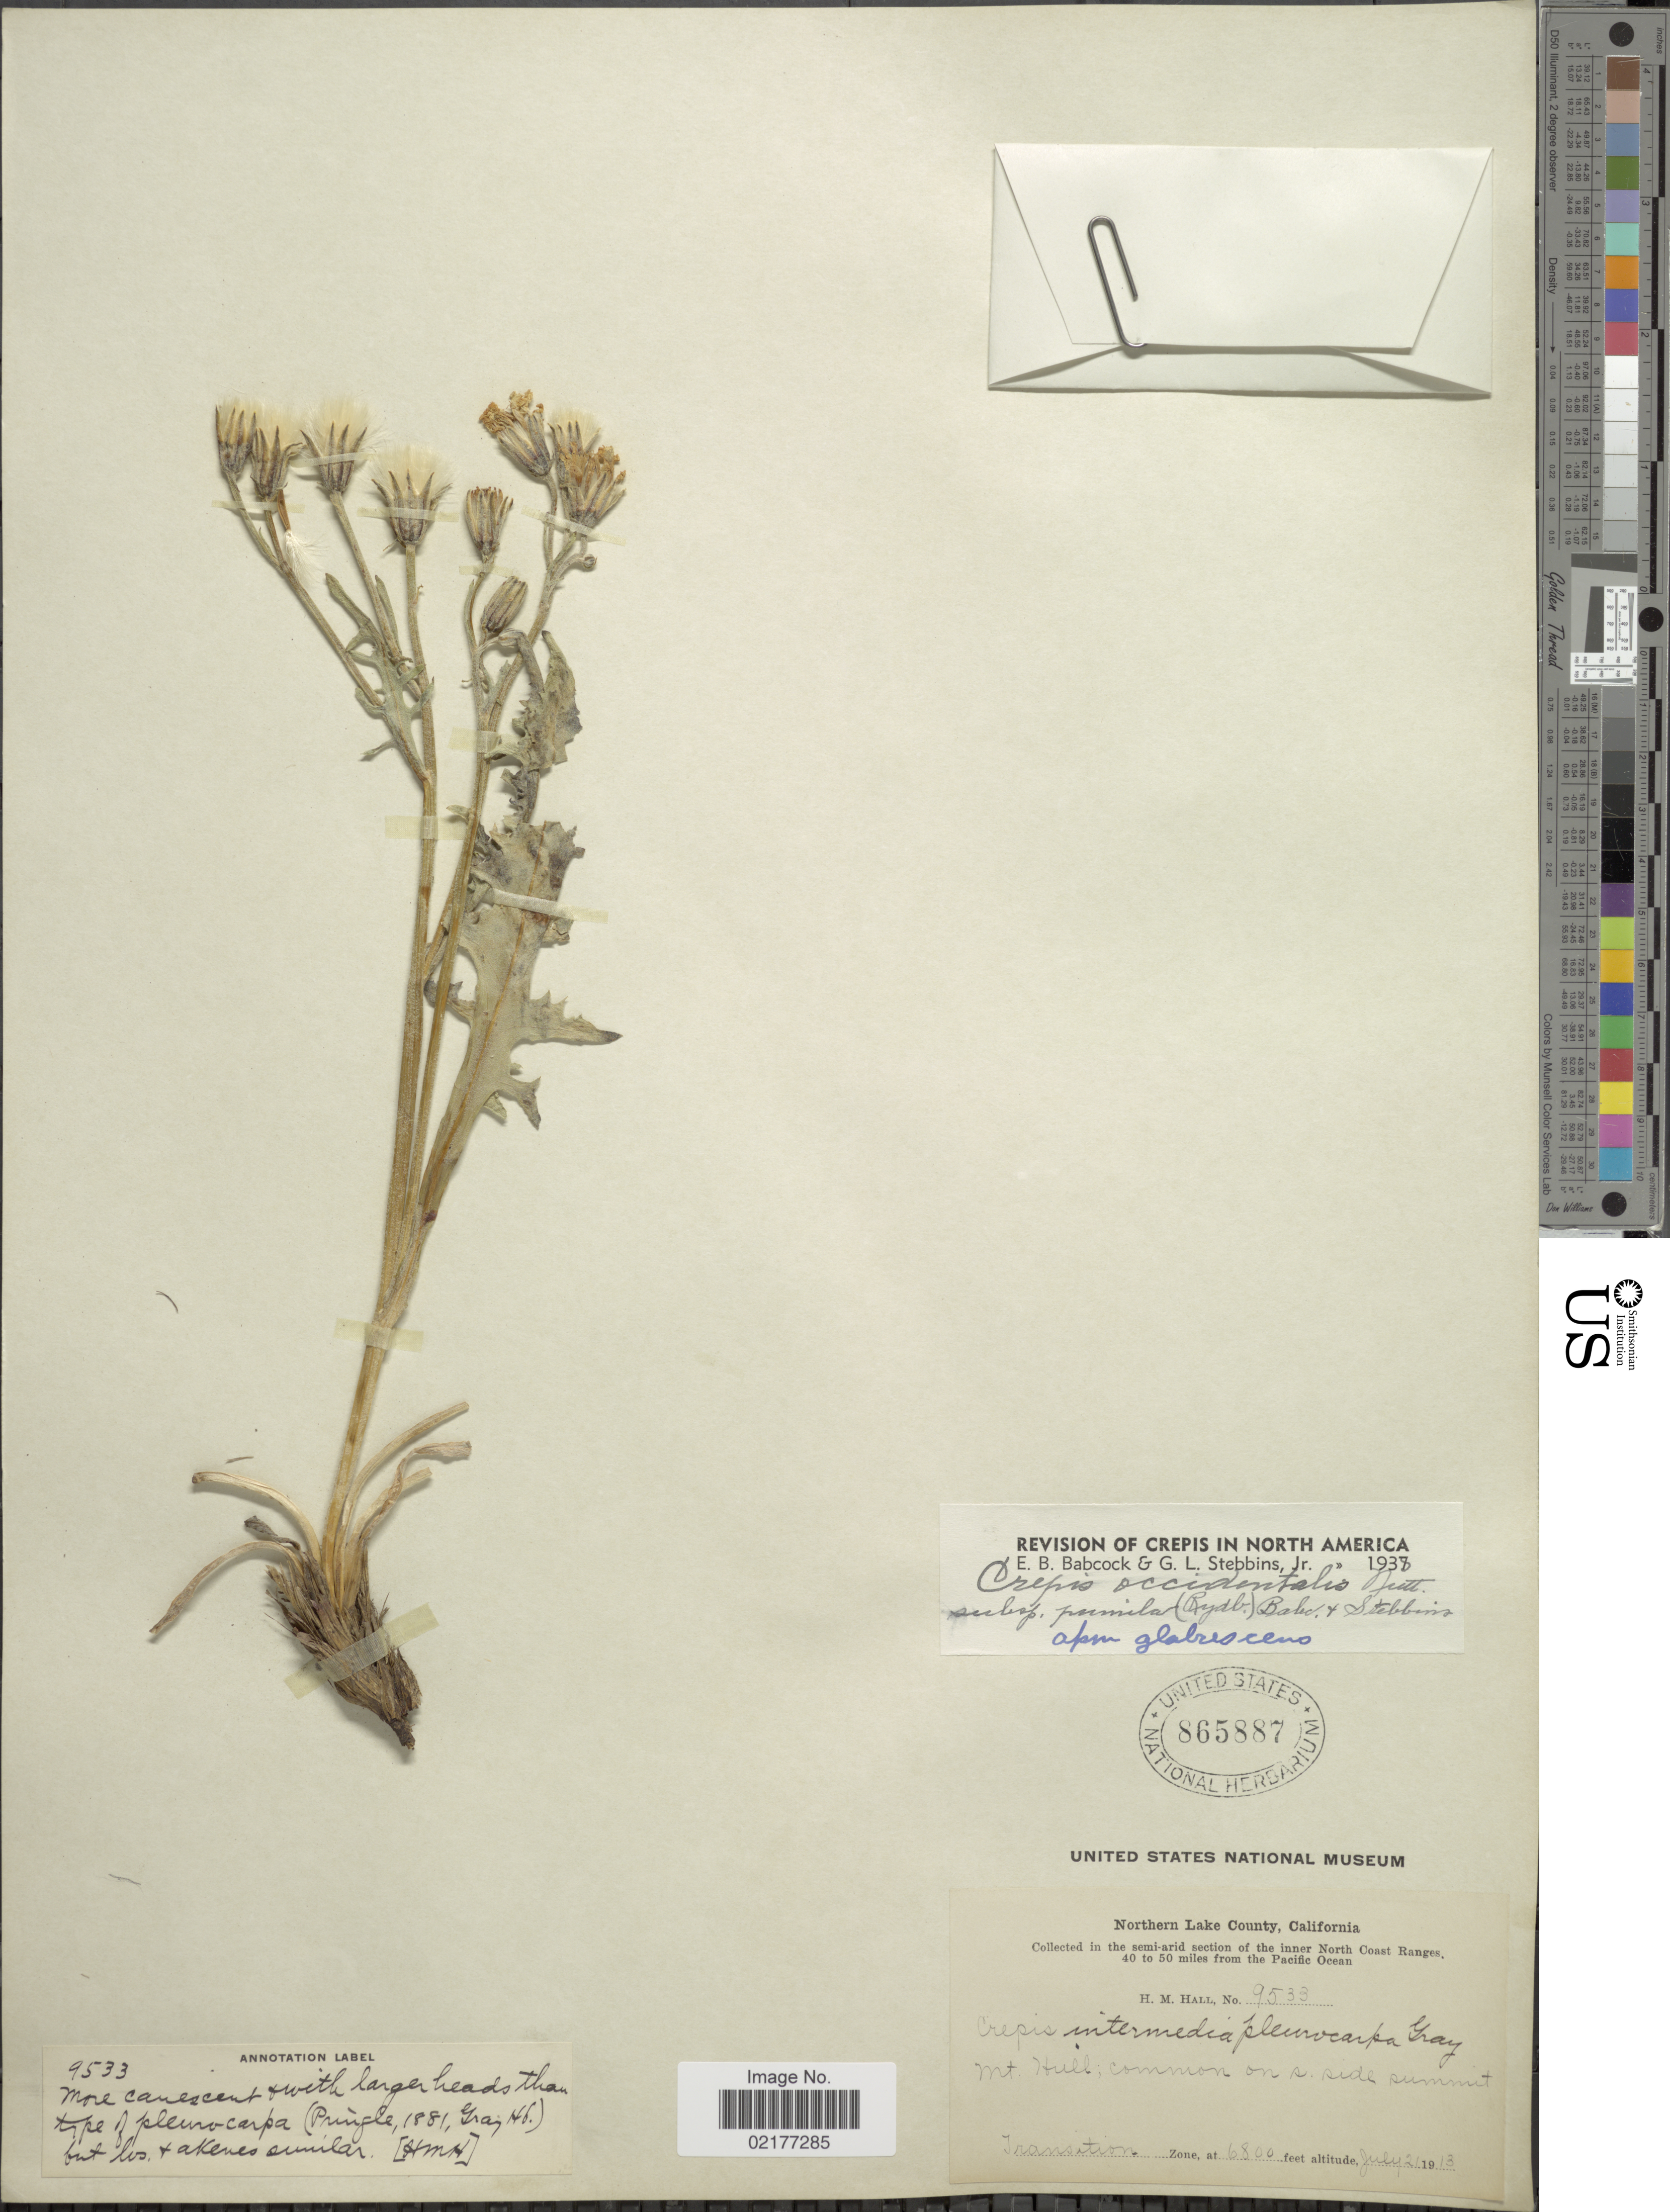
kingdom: Plantae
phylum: Tracheophyta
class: Magnoliopsida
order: Asterales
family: Asteraceae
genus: Crepis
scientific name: Crepis occidentalis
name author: Nutt.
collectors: H. M. Hall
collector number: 9533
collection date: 1913-07-21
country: United States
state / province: California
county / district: Lake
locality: Northern Lake County, California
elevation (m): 2073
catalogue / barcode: US 865887